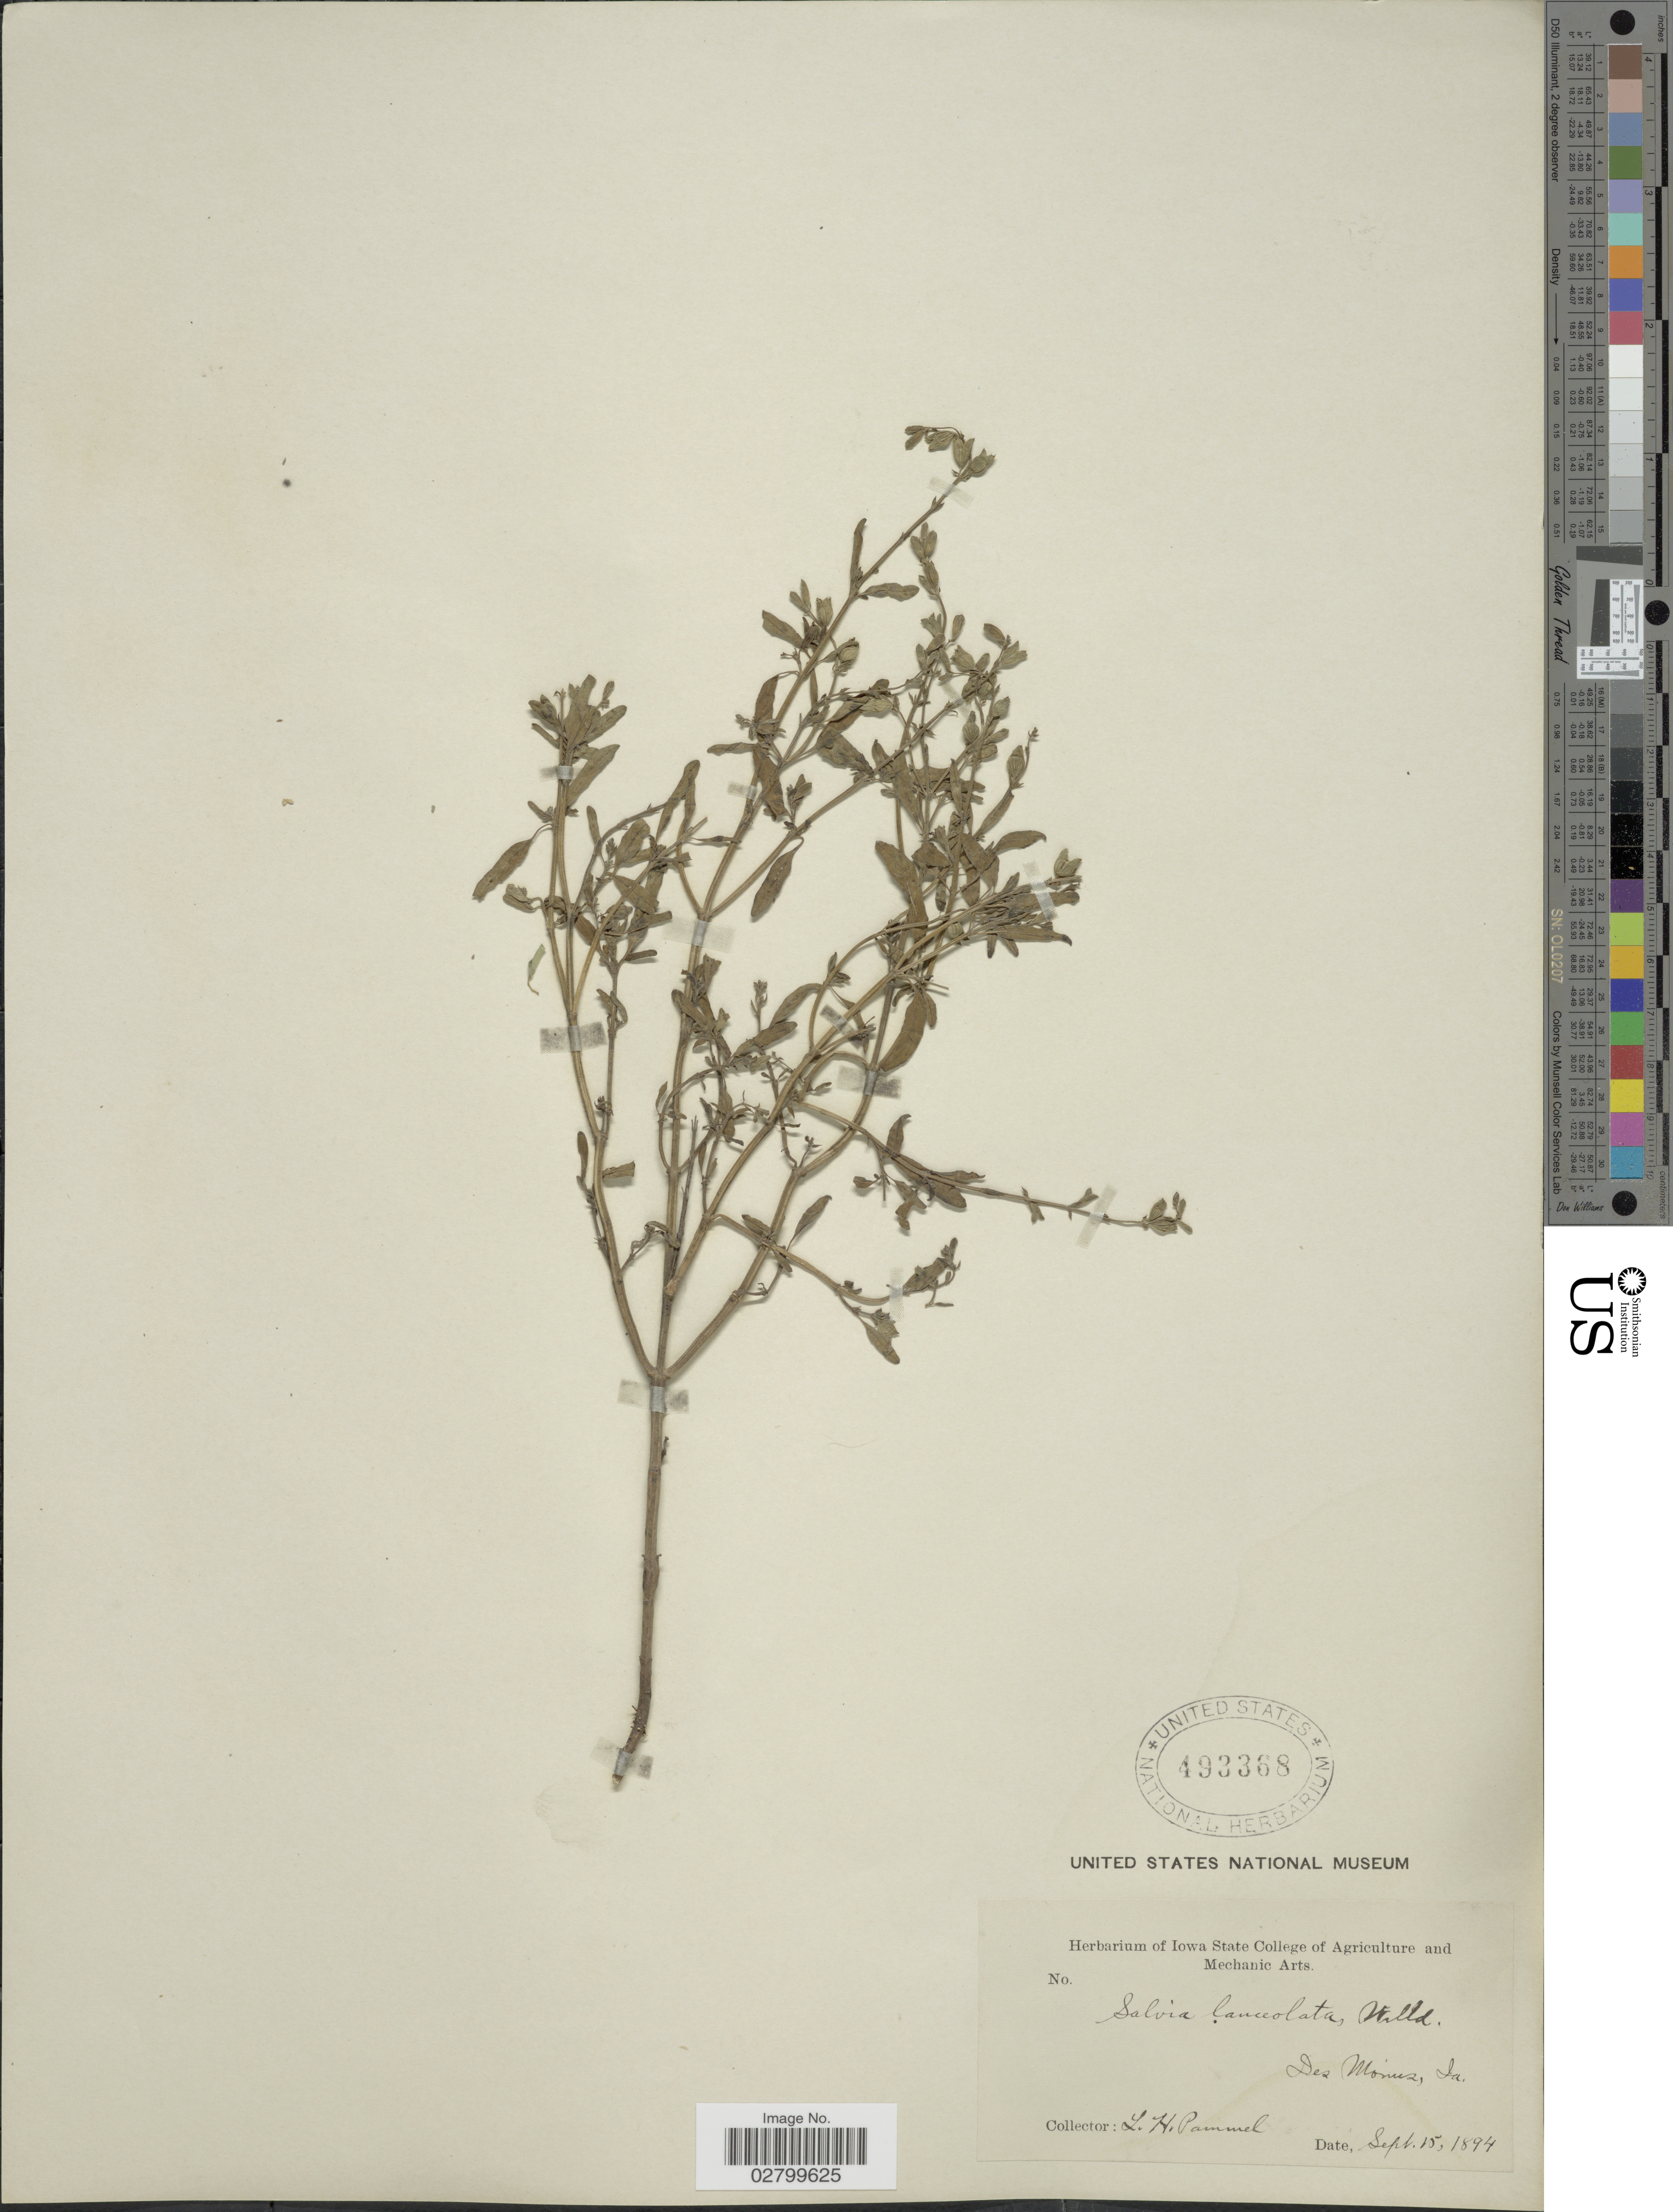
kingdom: Plantae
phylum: Tracheophyta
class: Magnoliopsida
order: Lamiales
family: Lamiaceae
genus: Salvia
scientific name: Salvia lanceolata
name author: Brouss.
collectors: L. Pammel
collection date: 1894-09-15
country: United States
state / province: Iowa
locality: Des Moines, Io.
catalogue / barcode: US 493368